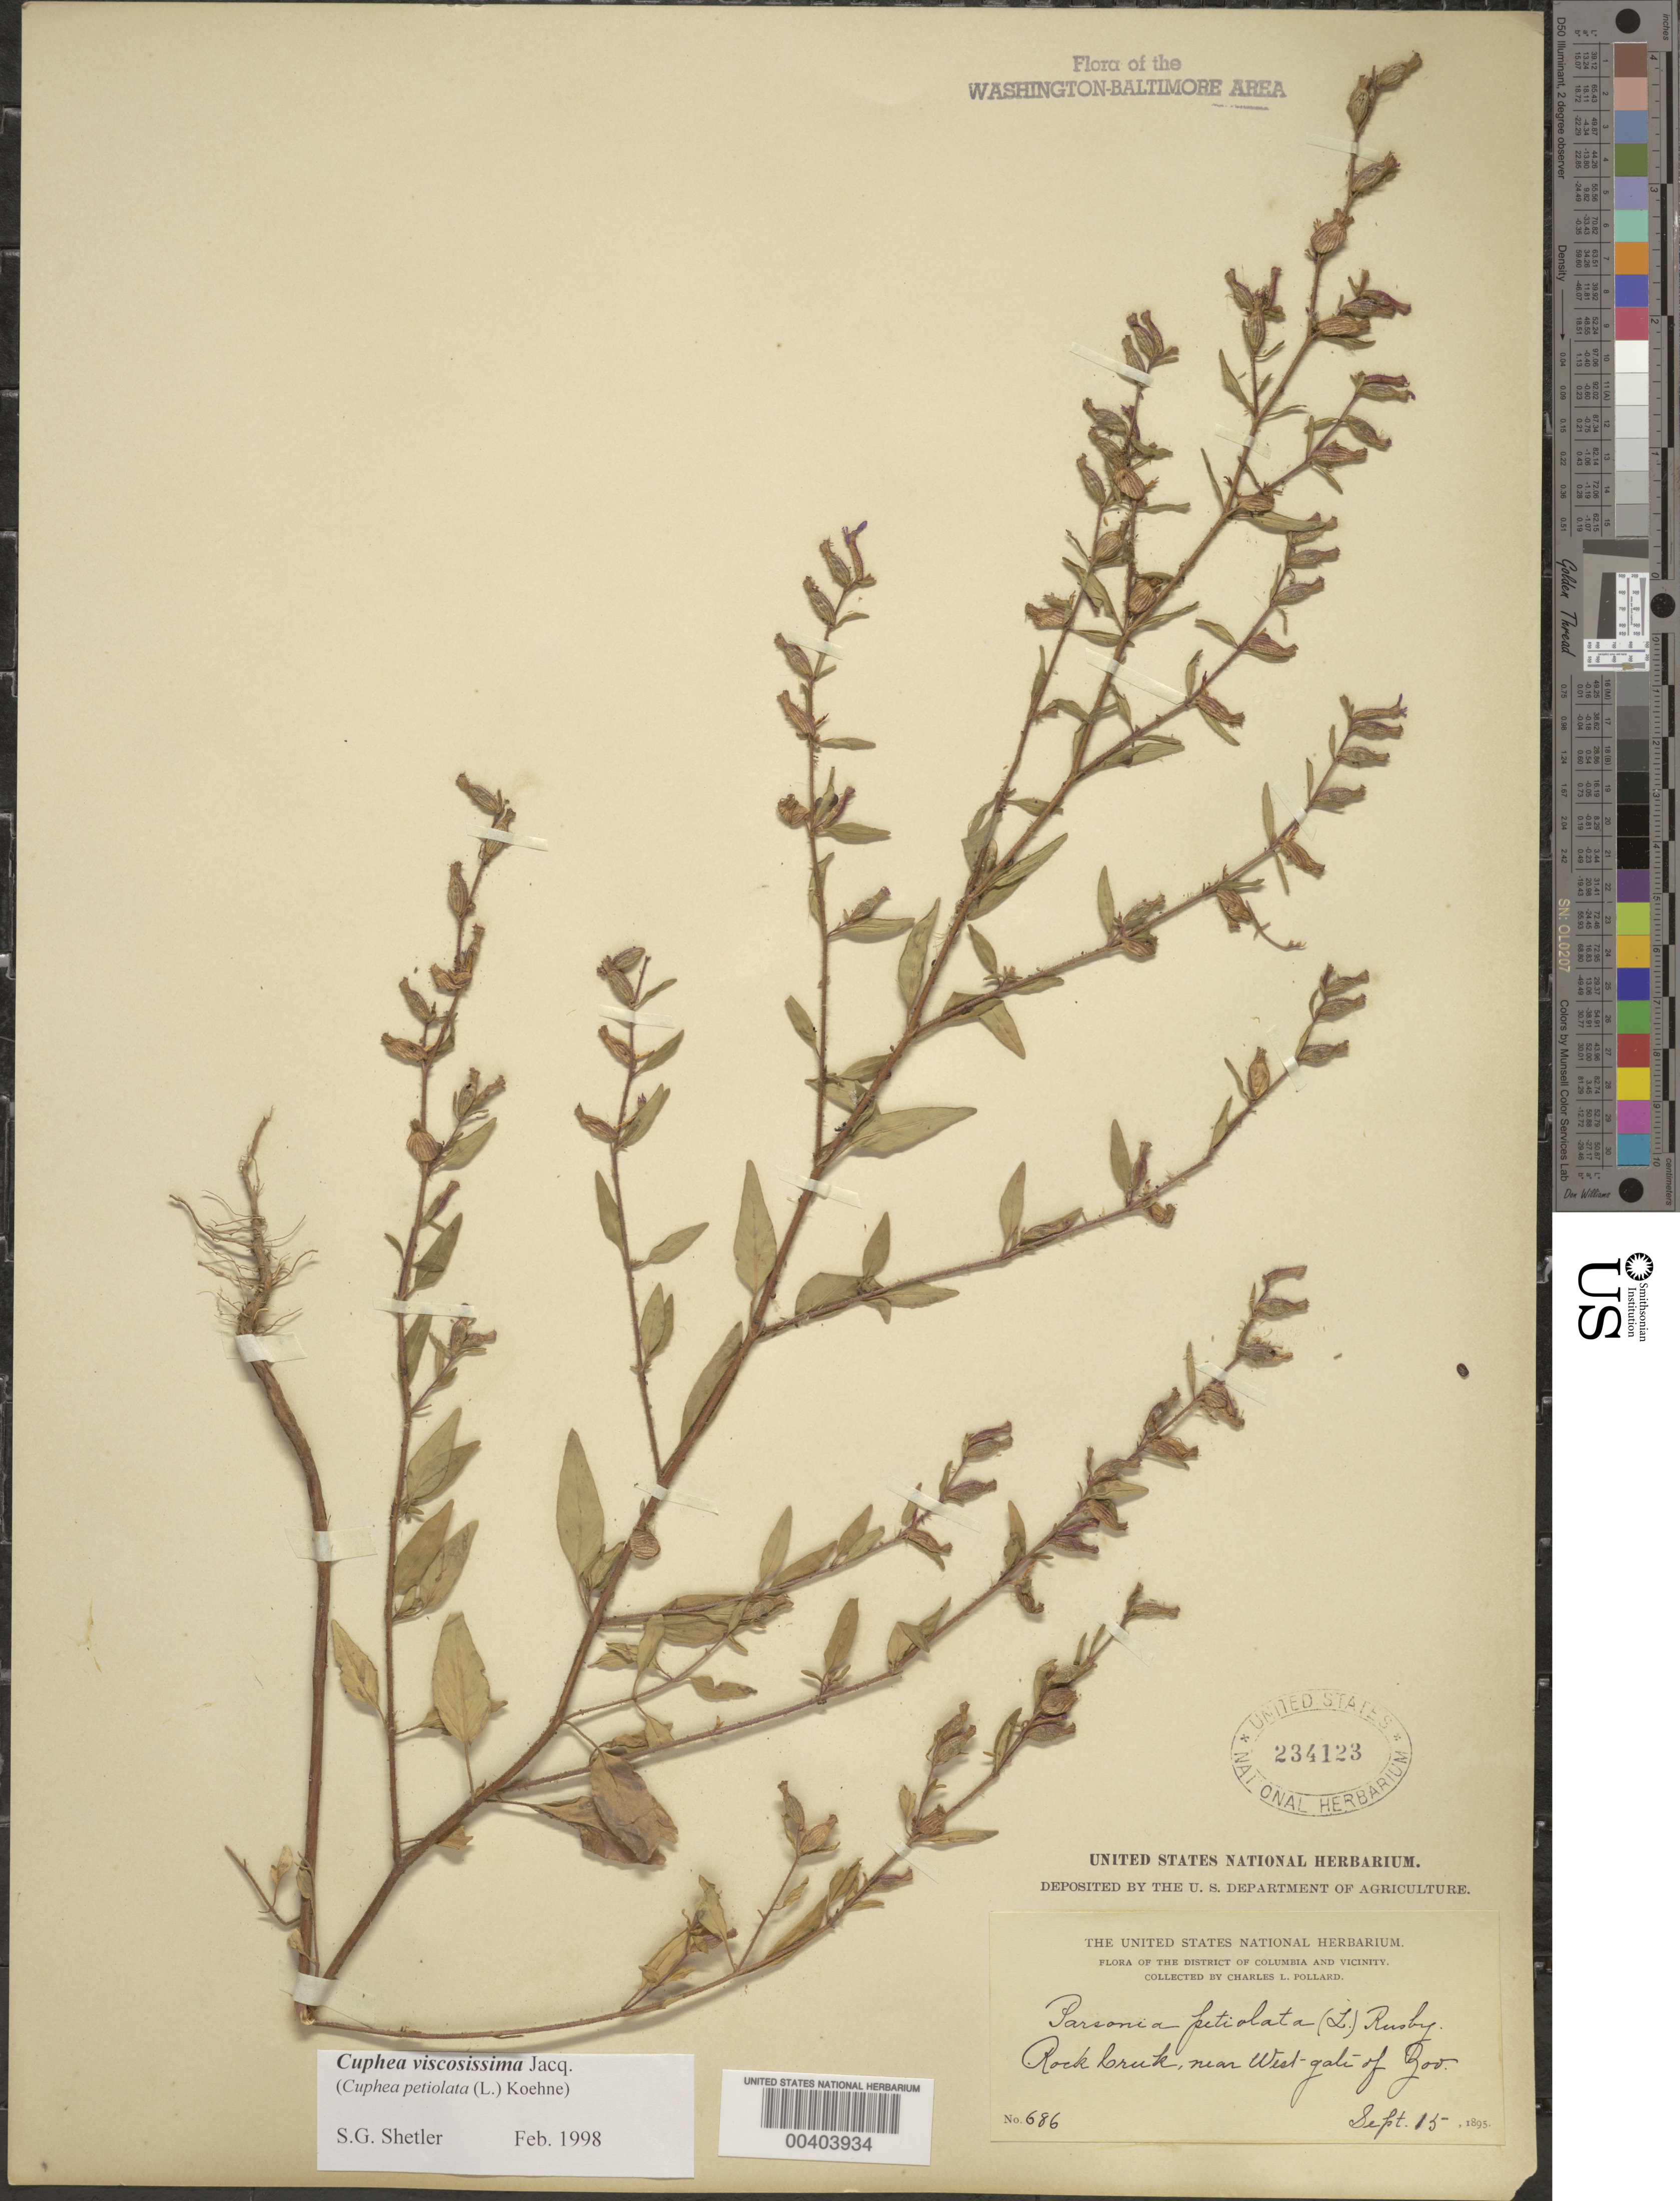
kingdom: Plantae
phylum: Tracheophyta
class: Magnoliopsida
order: Myrtales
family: Lythraceae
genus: Cuphea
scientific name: Cuphea viscosissima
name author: Jacq.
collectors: C. L. Pollard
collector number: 686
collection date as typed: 15 Sep 1895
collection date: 1895-09-15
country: United States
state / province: District of Columbia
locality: Rock Creek near west gate of Zoo Rock Creek Park and vicinity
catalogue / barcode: US 234123